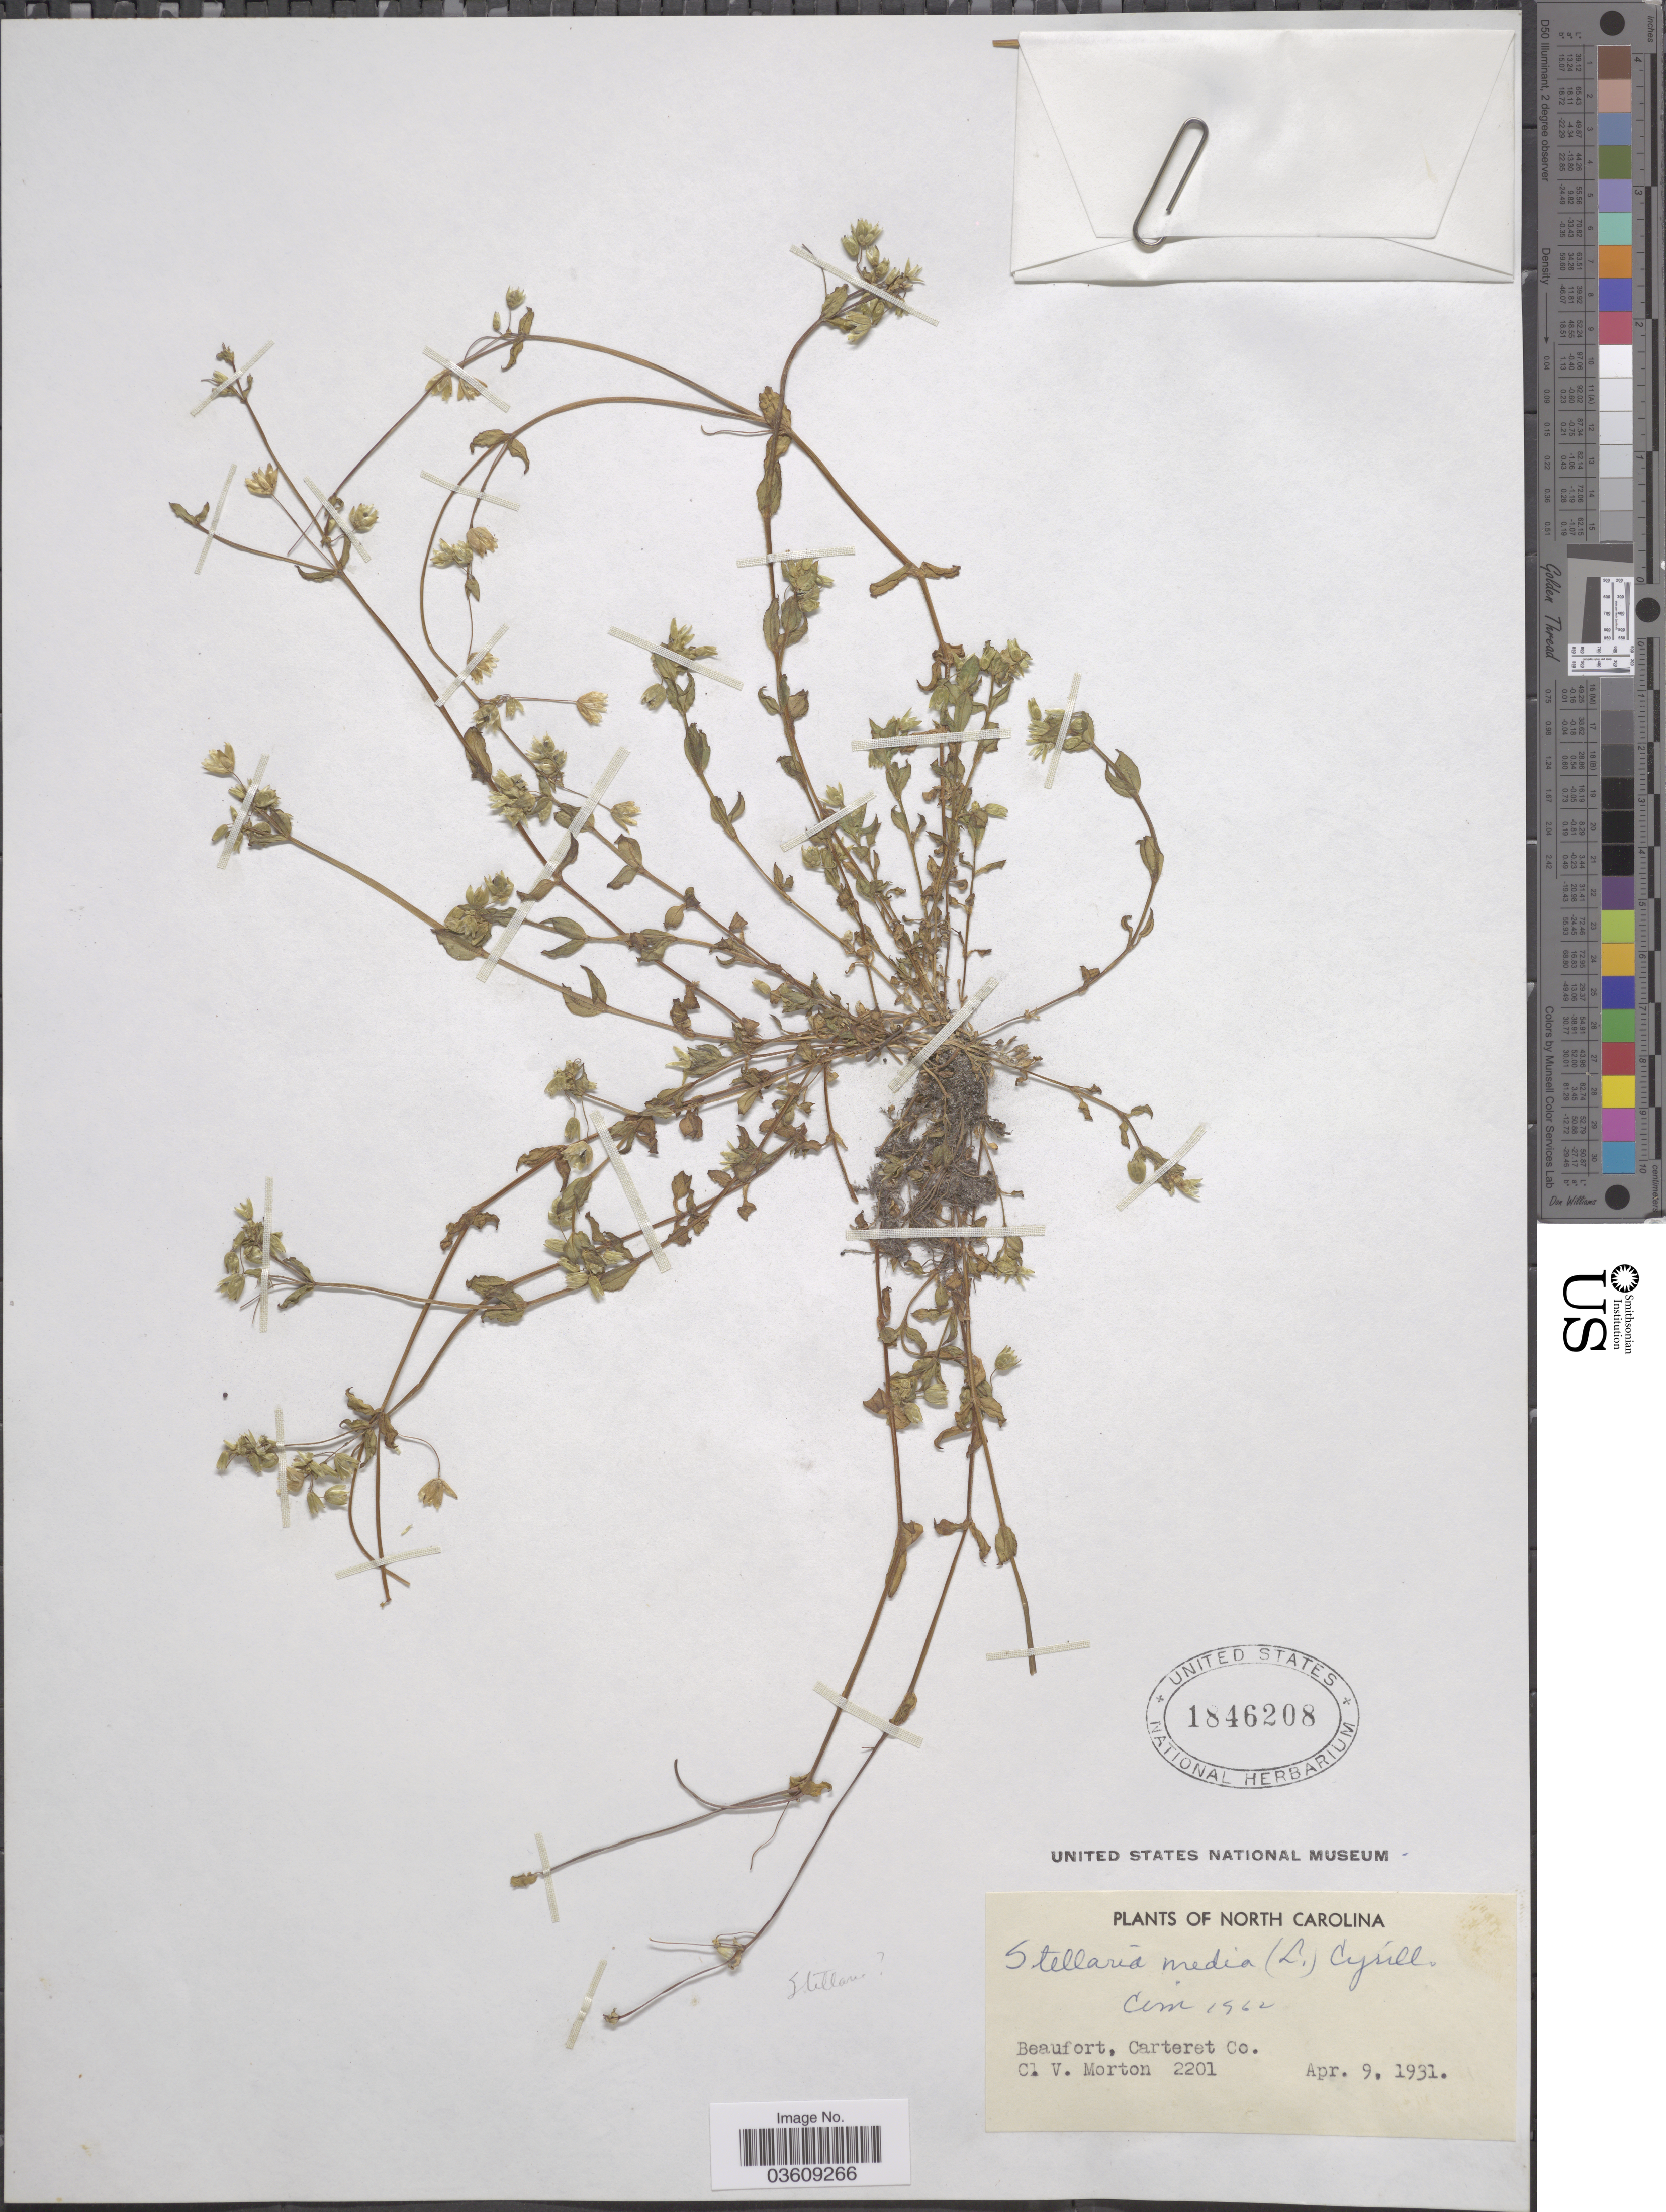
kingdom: Plantae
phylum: Tracheophyta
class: Magnoliopsida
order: Caryophyllales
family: Caryophyllaceae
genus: Stellaria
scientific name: Stellaria media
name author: (L.) Vill.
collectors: C. V. Morton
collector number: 2201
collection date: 1931-04-09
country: United States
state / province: North Carolina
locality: Beaufort, Carteret Co.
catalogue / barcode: US 1846208